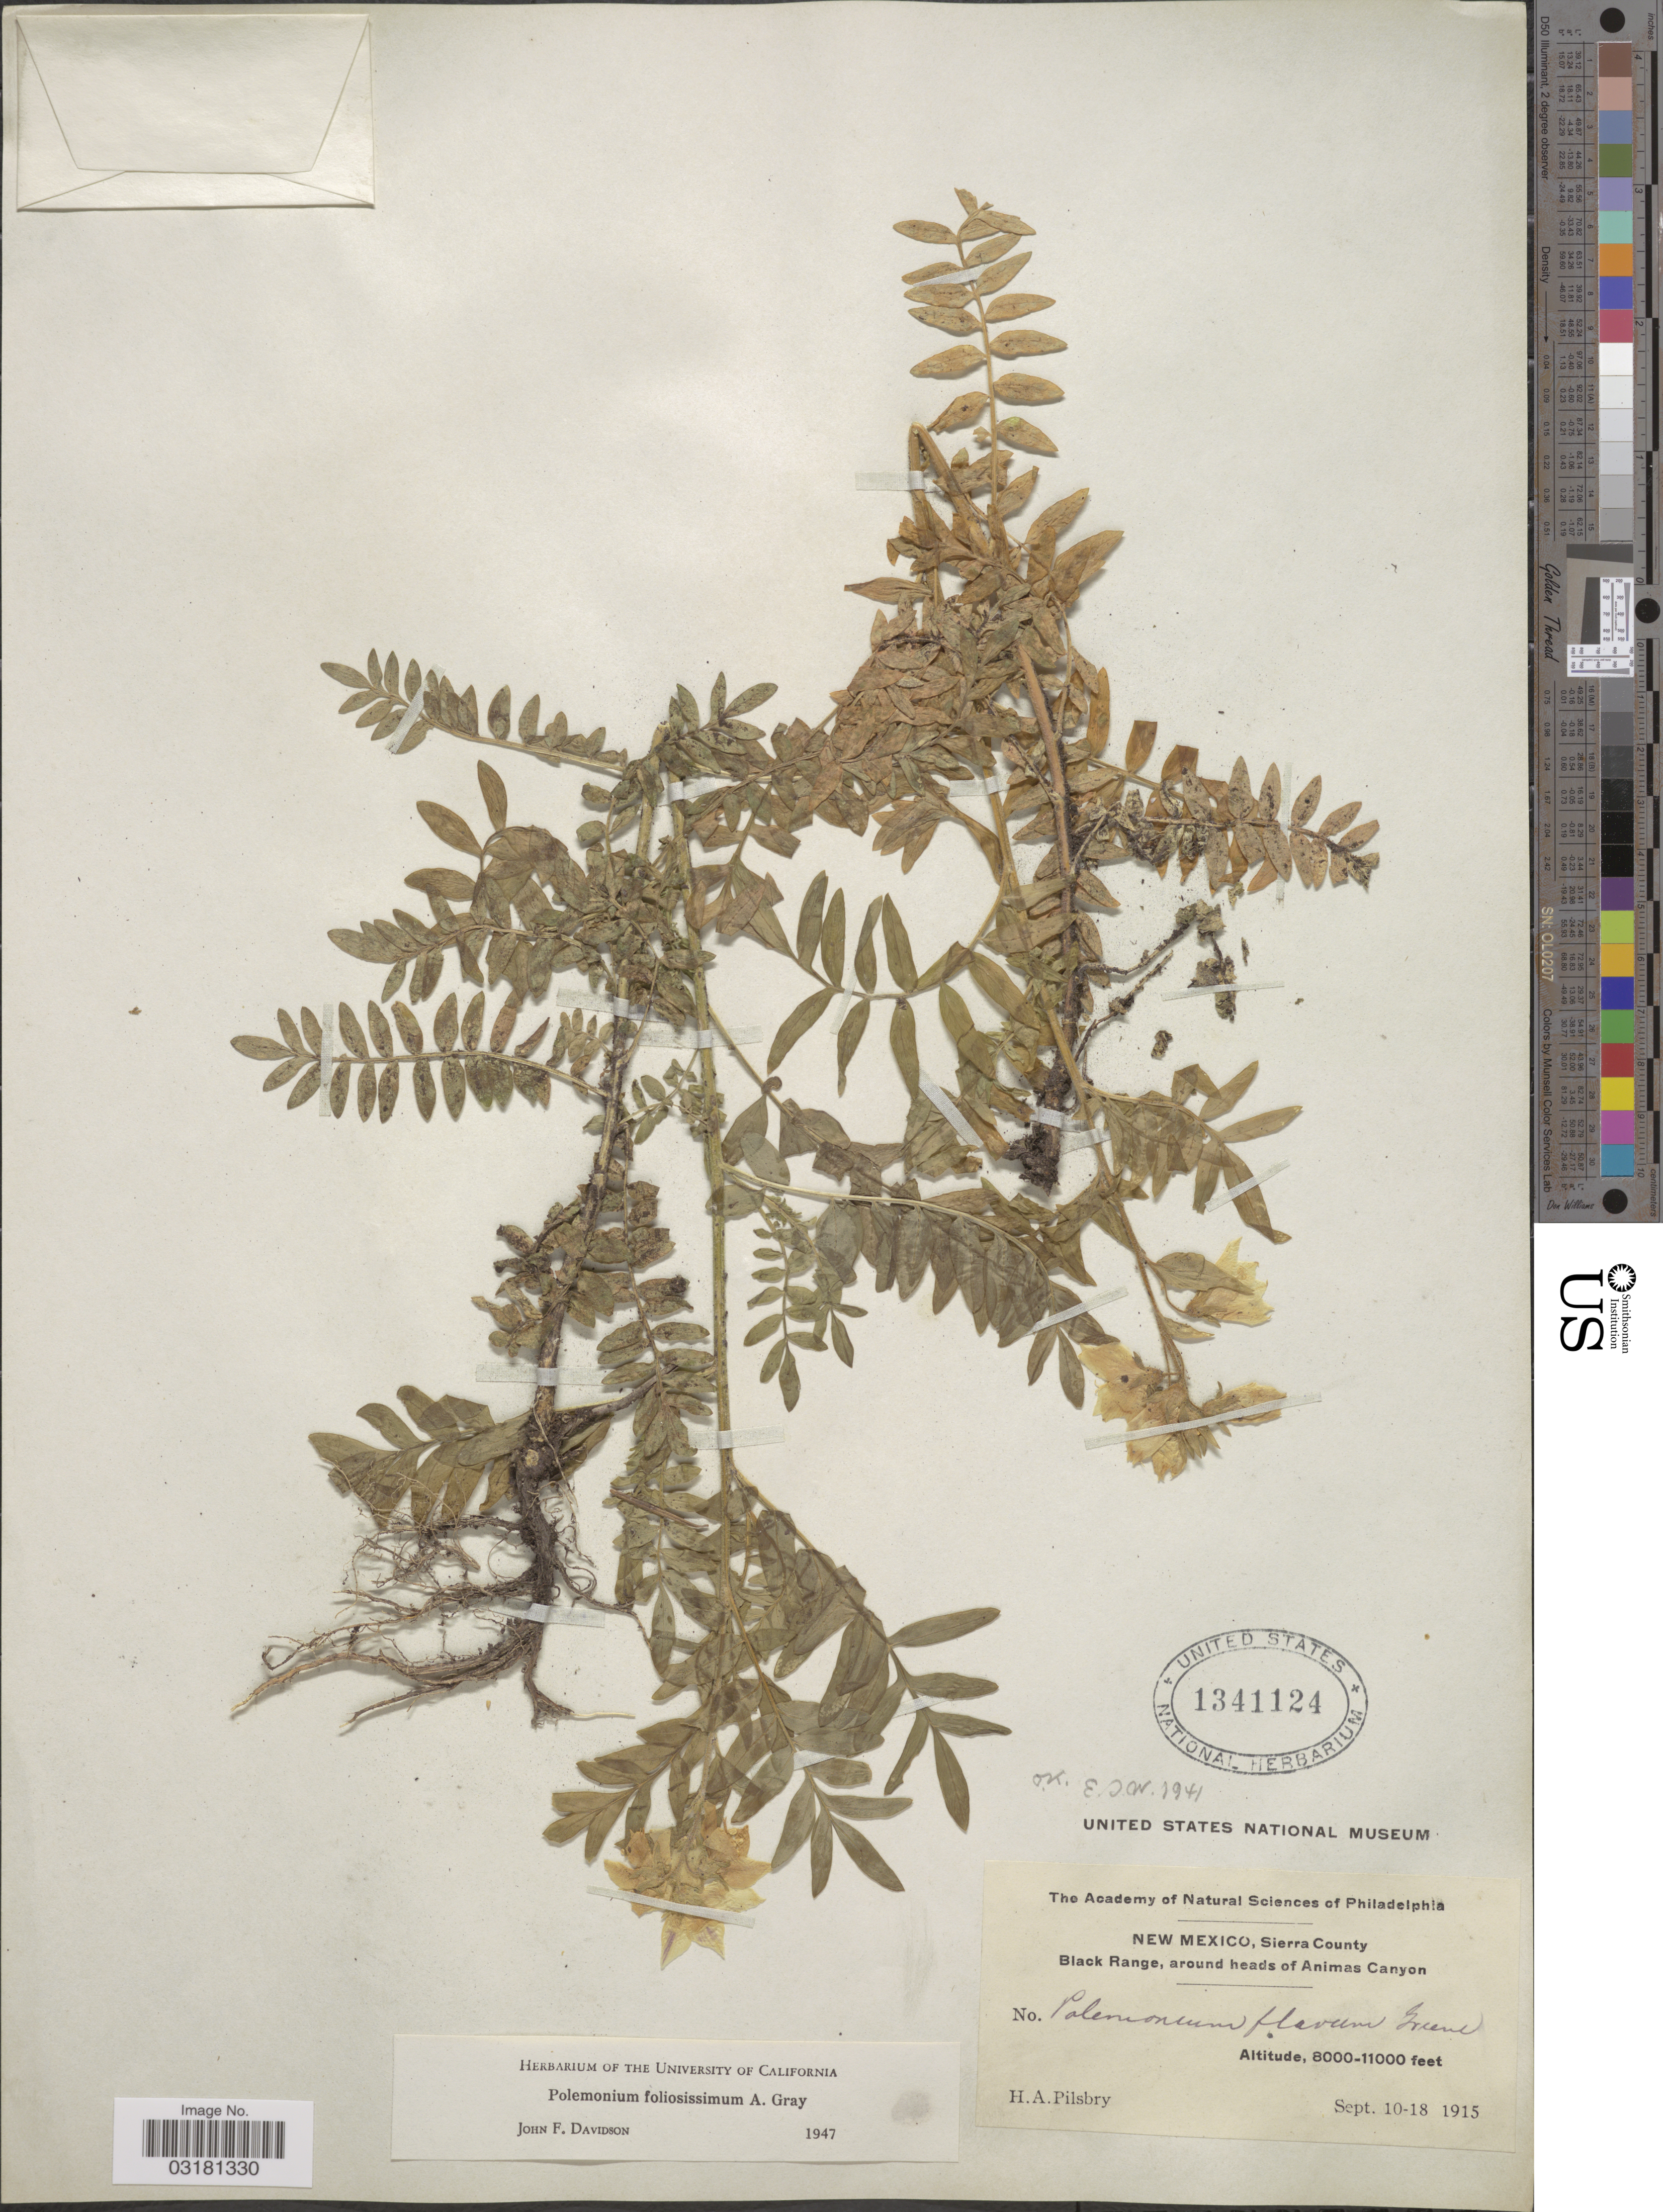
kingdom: Plantae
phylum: Tracheophyta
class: Magnoliopsida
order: Ericales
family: Polemoniaceae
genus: Polemonium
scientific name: Polemonium foliosissimum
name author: A. Gray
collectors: H. Pilsbry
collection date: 1915-09-10/1915-09-18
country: United States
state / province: New Mexico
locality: Sierra County. Black Range, around heads of Animas Canyon.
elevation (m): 2438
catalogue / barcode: US 1341124